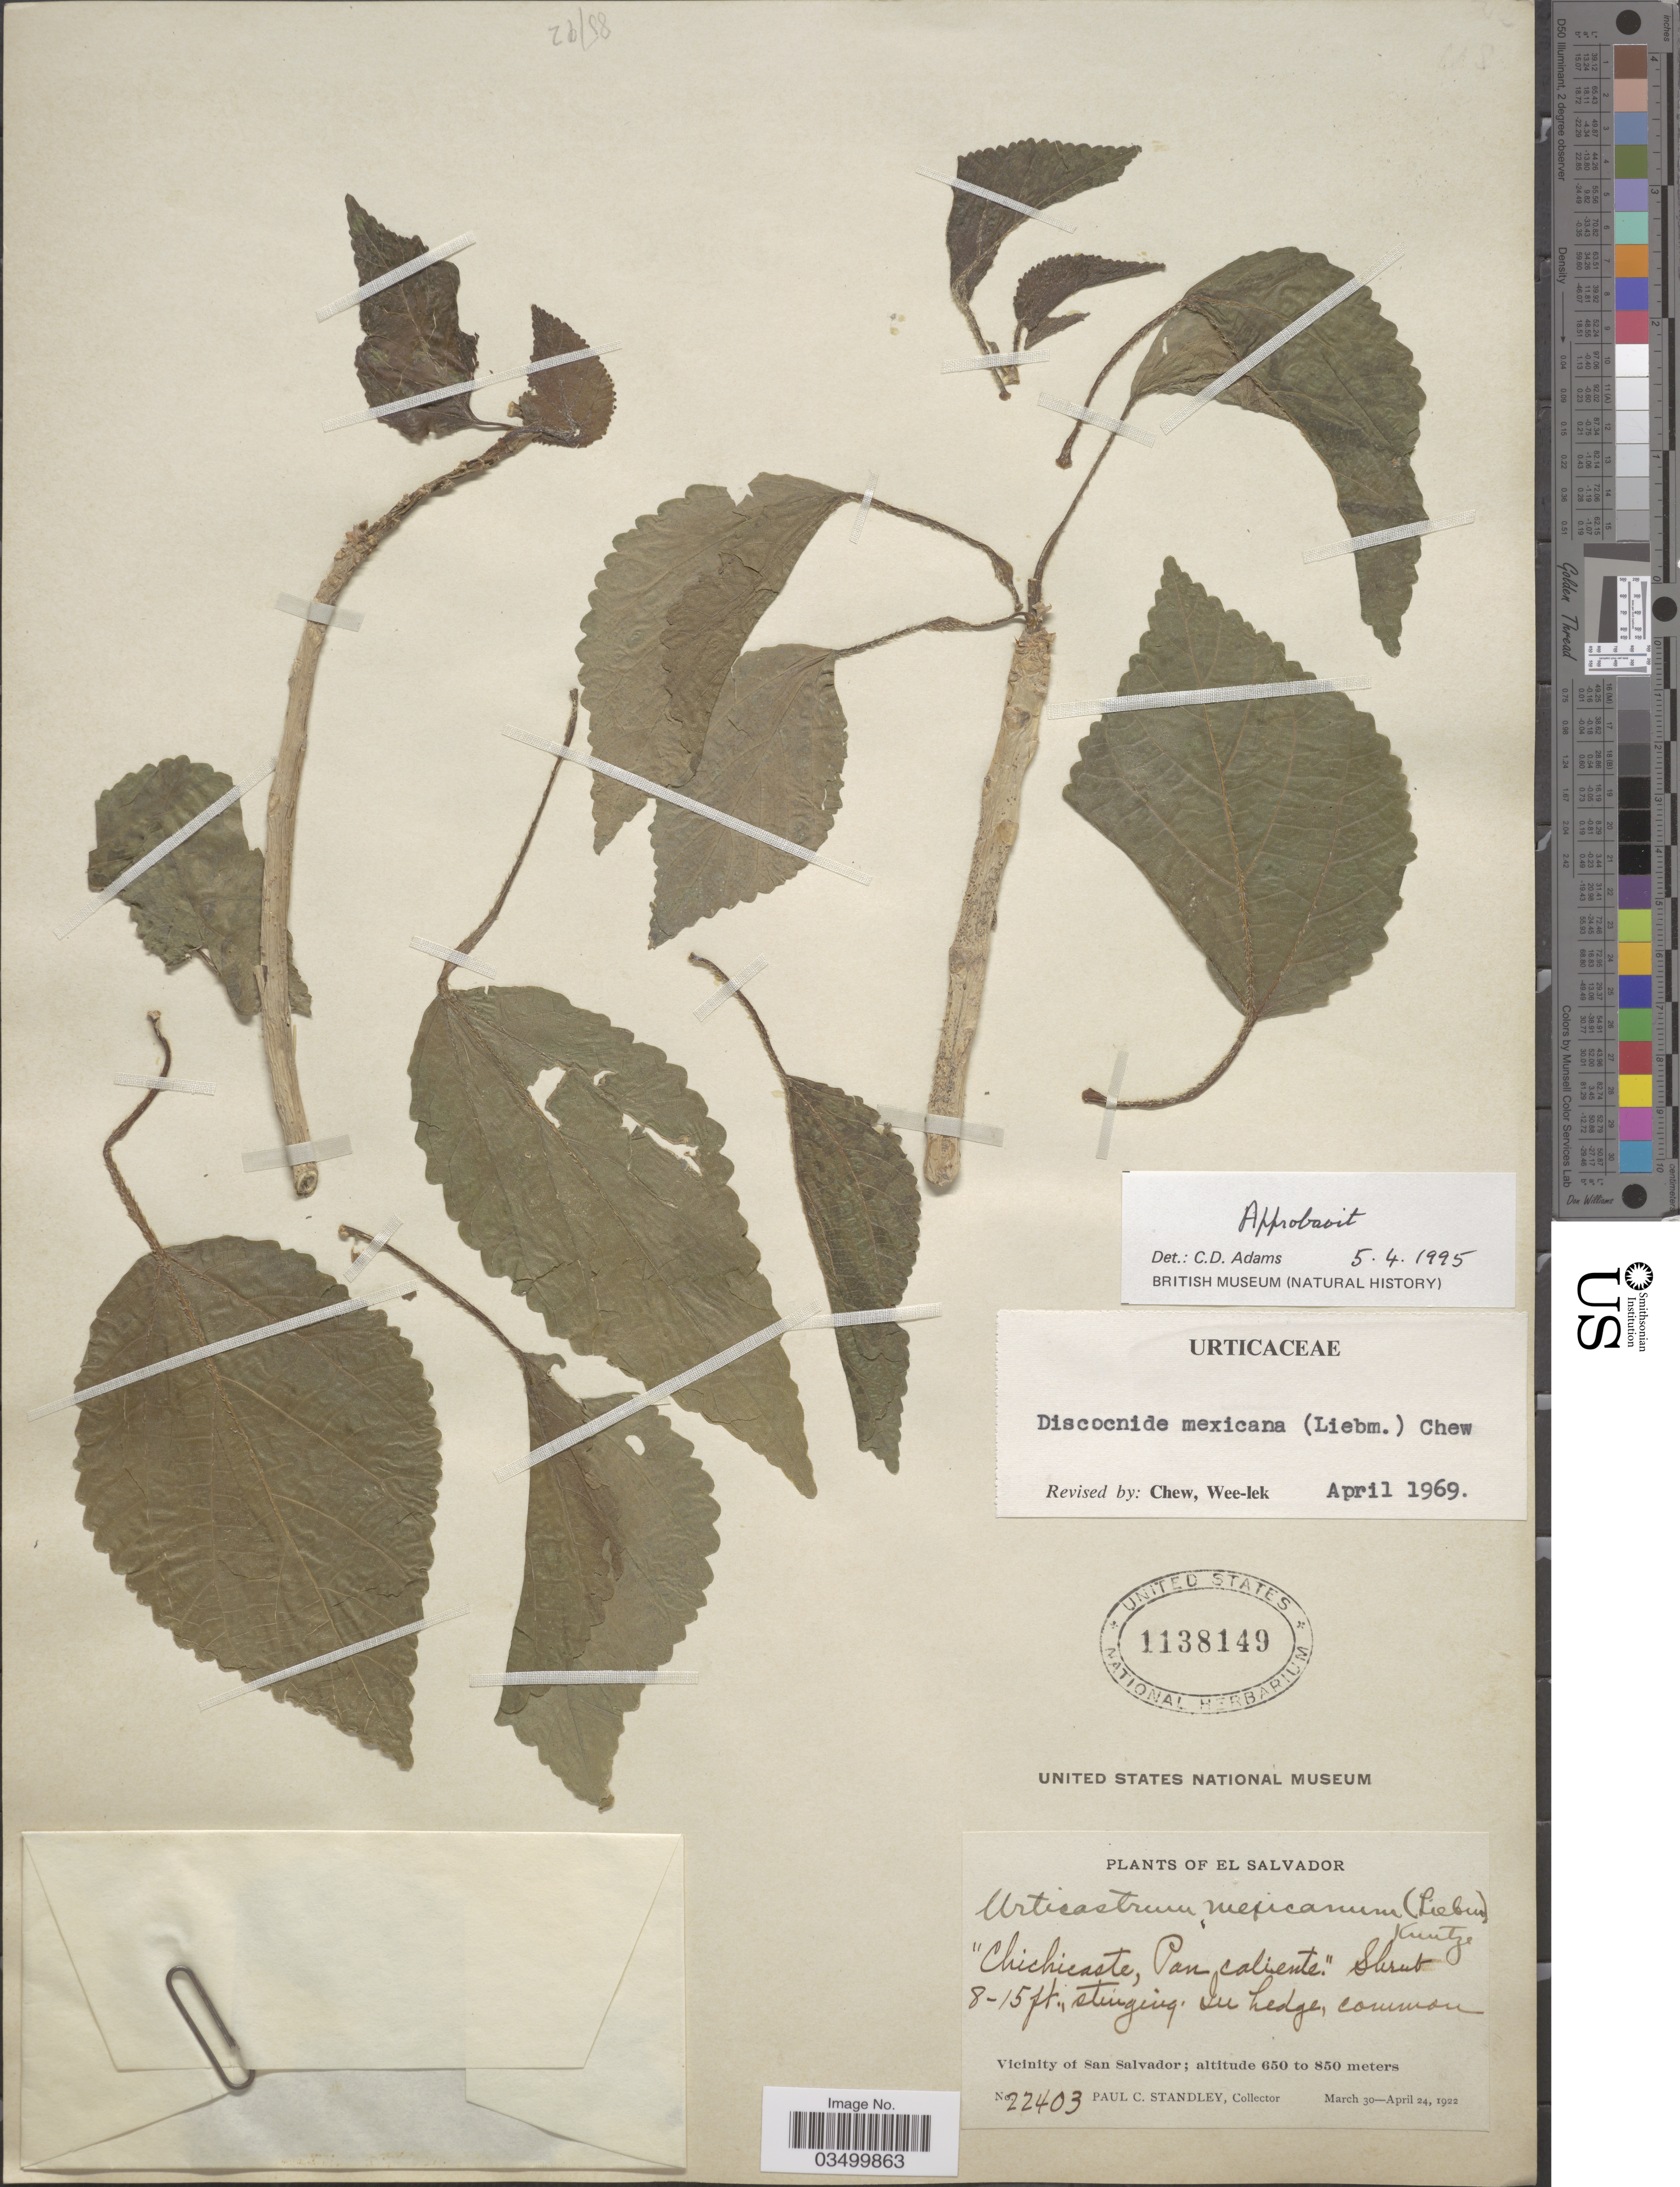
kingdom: Plantae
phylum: Tracheophyta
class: Magnoliopsida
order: Rosales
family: Urticaceae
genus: Discocnide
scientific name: Discocnide mexicana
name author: (Liebm.) Chew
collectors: P. C. Standley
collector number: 22403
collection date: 1922-03-30/1922-04-24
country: El Salvador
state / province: San Salvador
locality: Vicinity of San Salvador.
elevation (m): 650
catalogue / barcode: US 1138149